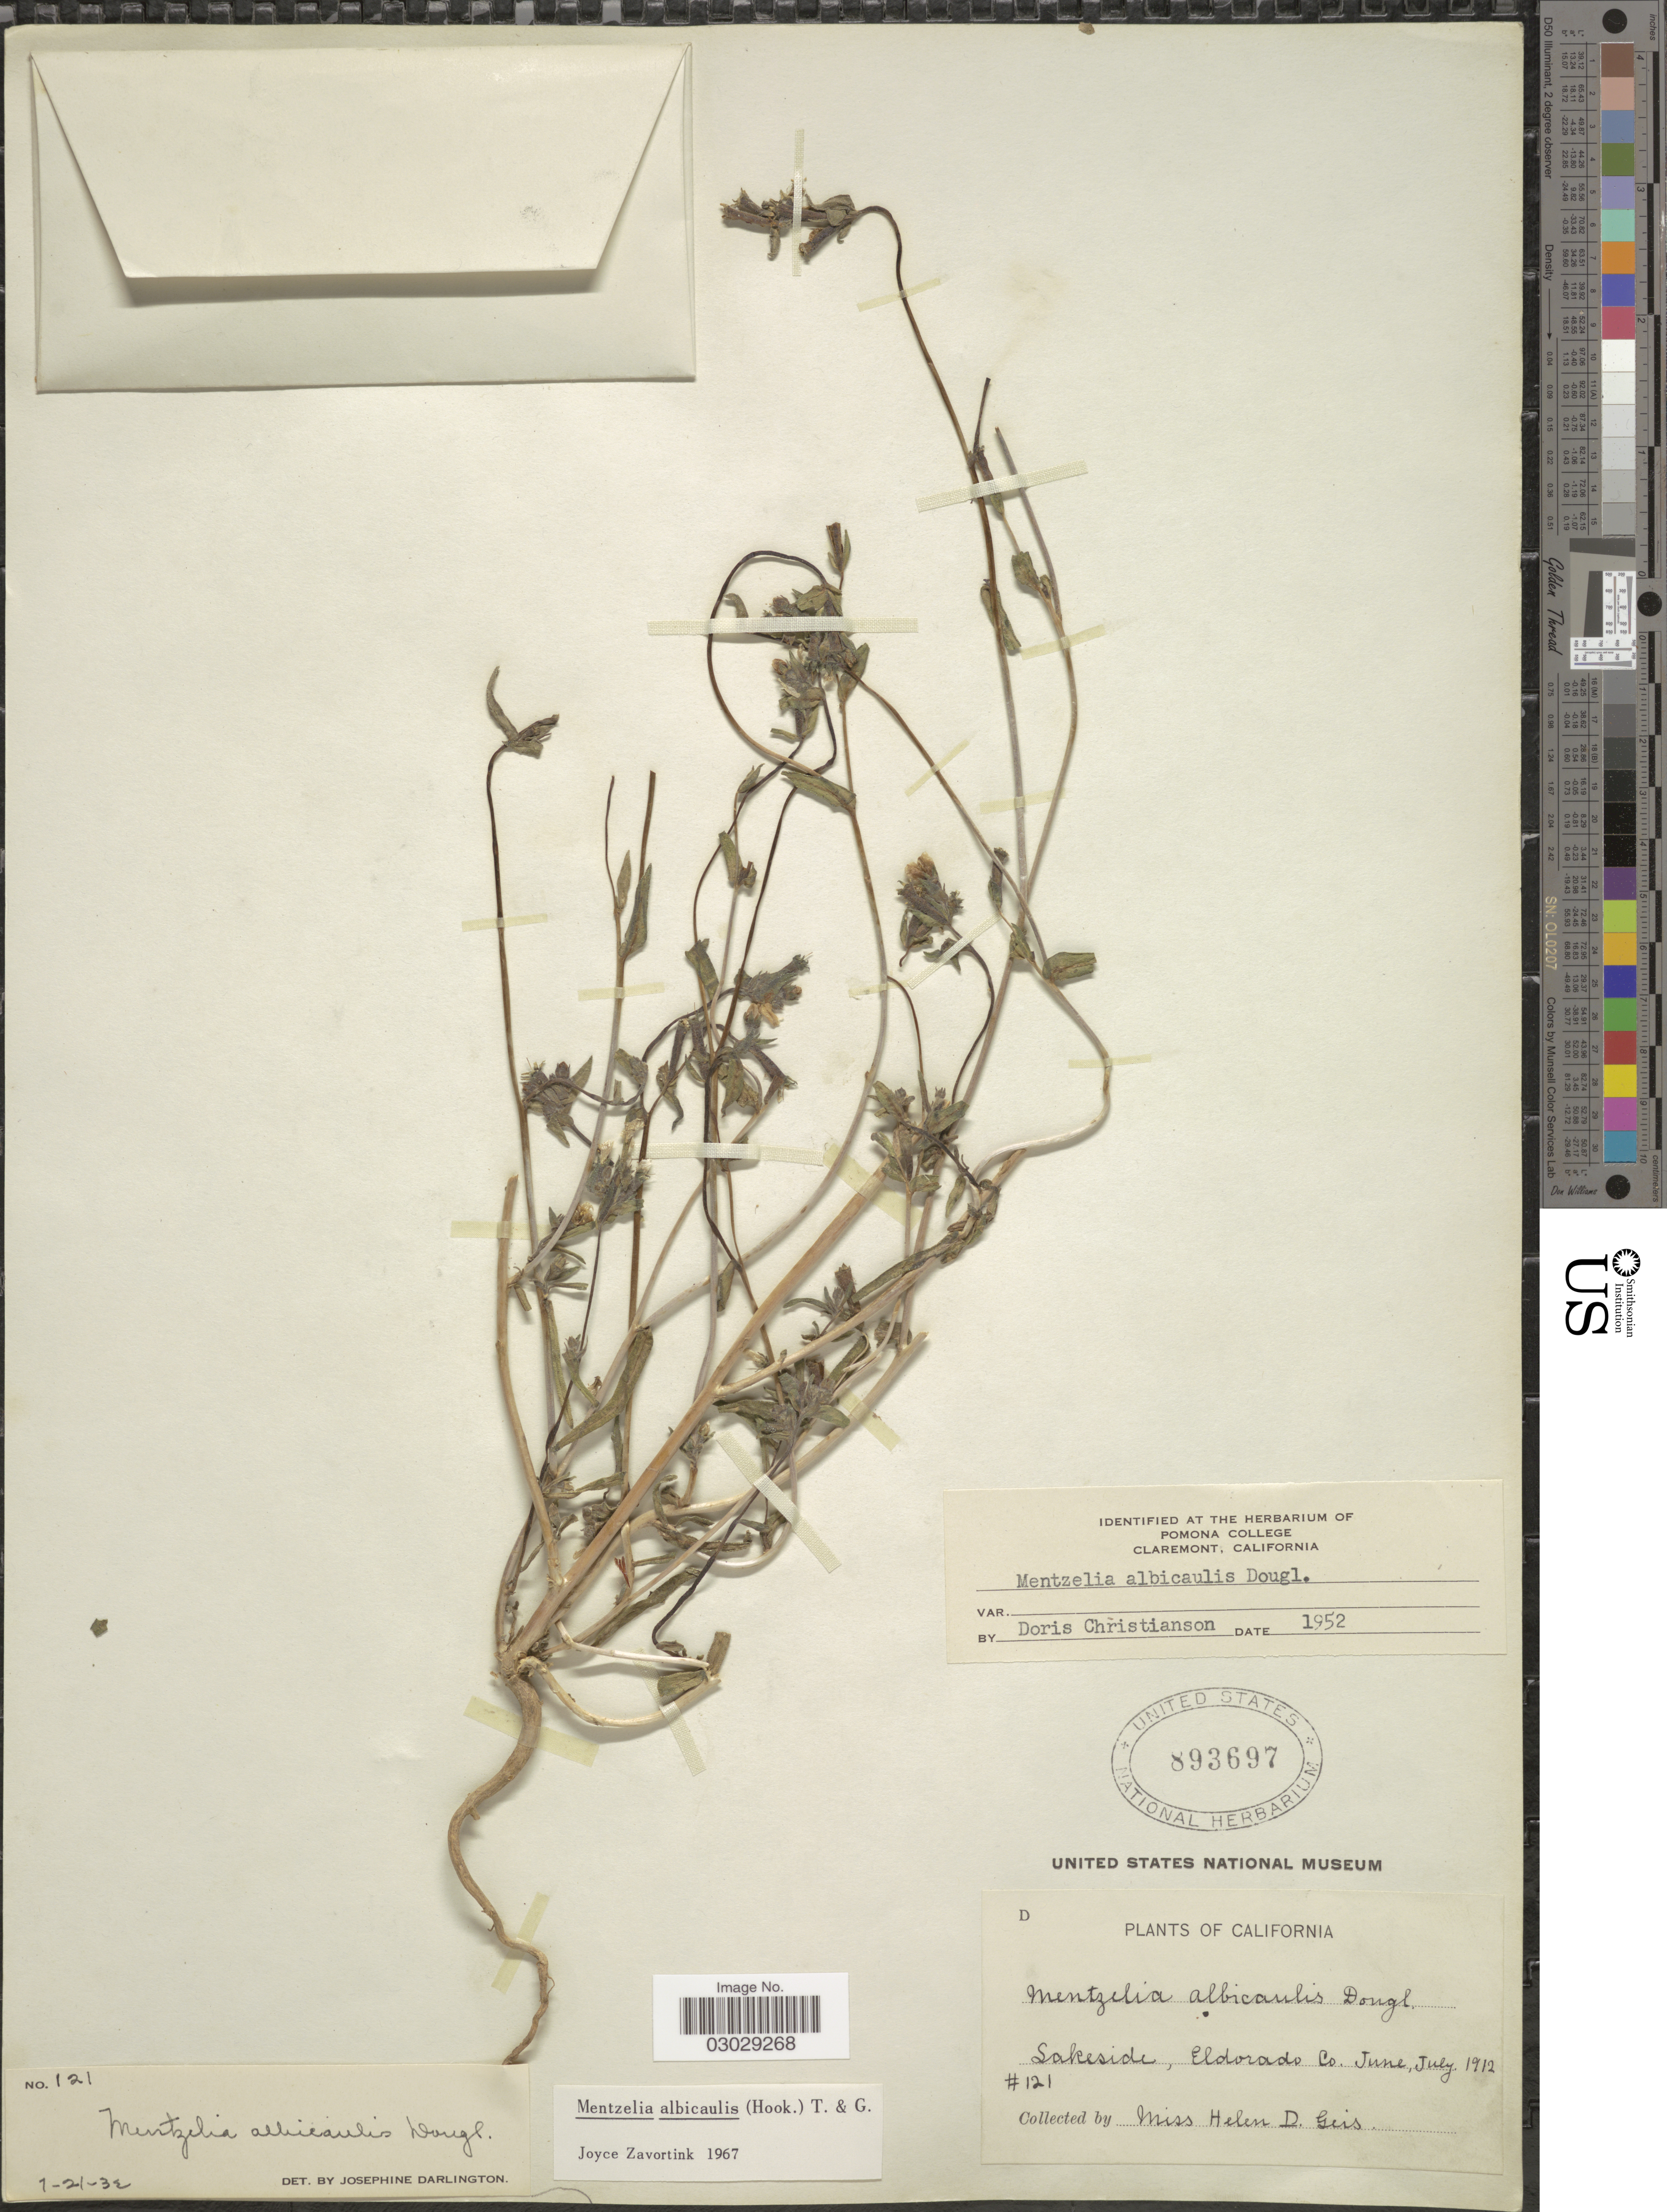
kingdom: Plantae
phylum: Tracheophyta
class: Magnoliopsida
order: Cornales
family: Loasaceae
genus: Mentzelia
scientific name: Mentzelia albicaulis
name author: (Douglas ex Hook.) Douglas ex Torr. & A. Gray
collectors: H. Geis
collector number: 121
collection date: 1912-06/1912-07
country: United States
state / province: California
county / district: El Dorado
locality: Lakeside, Eldorado Co.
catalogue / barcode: US 893697